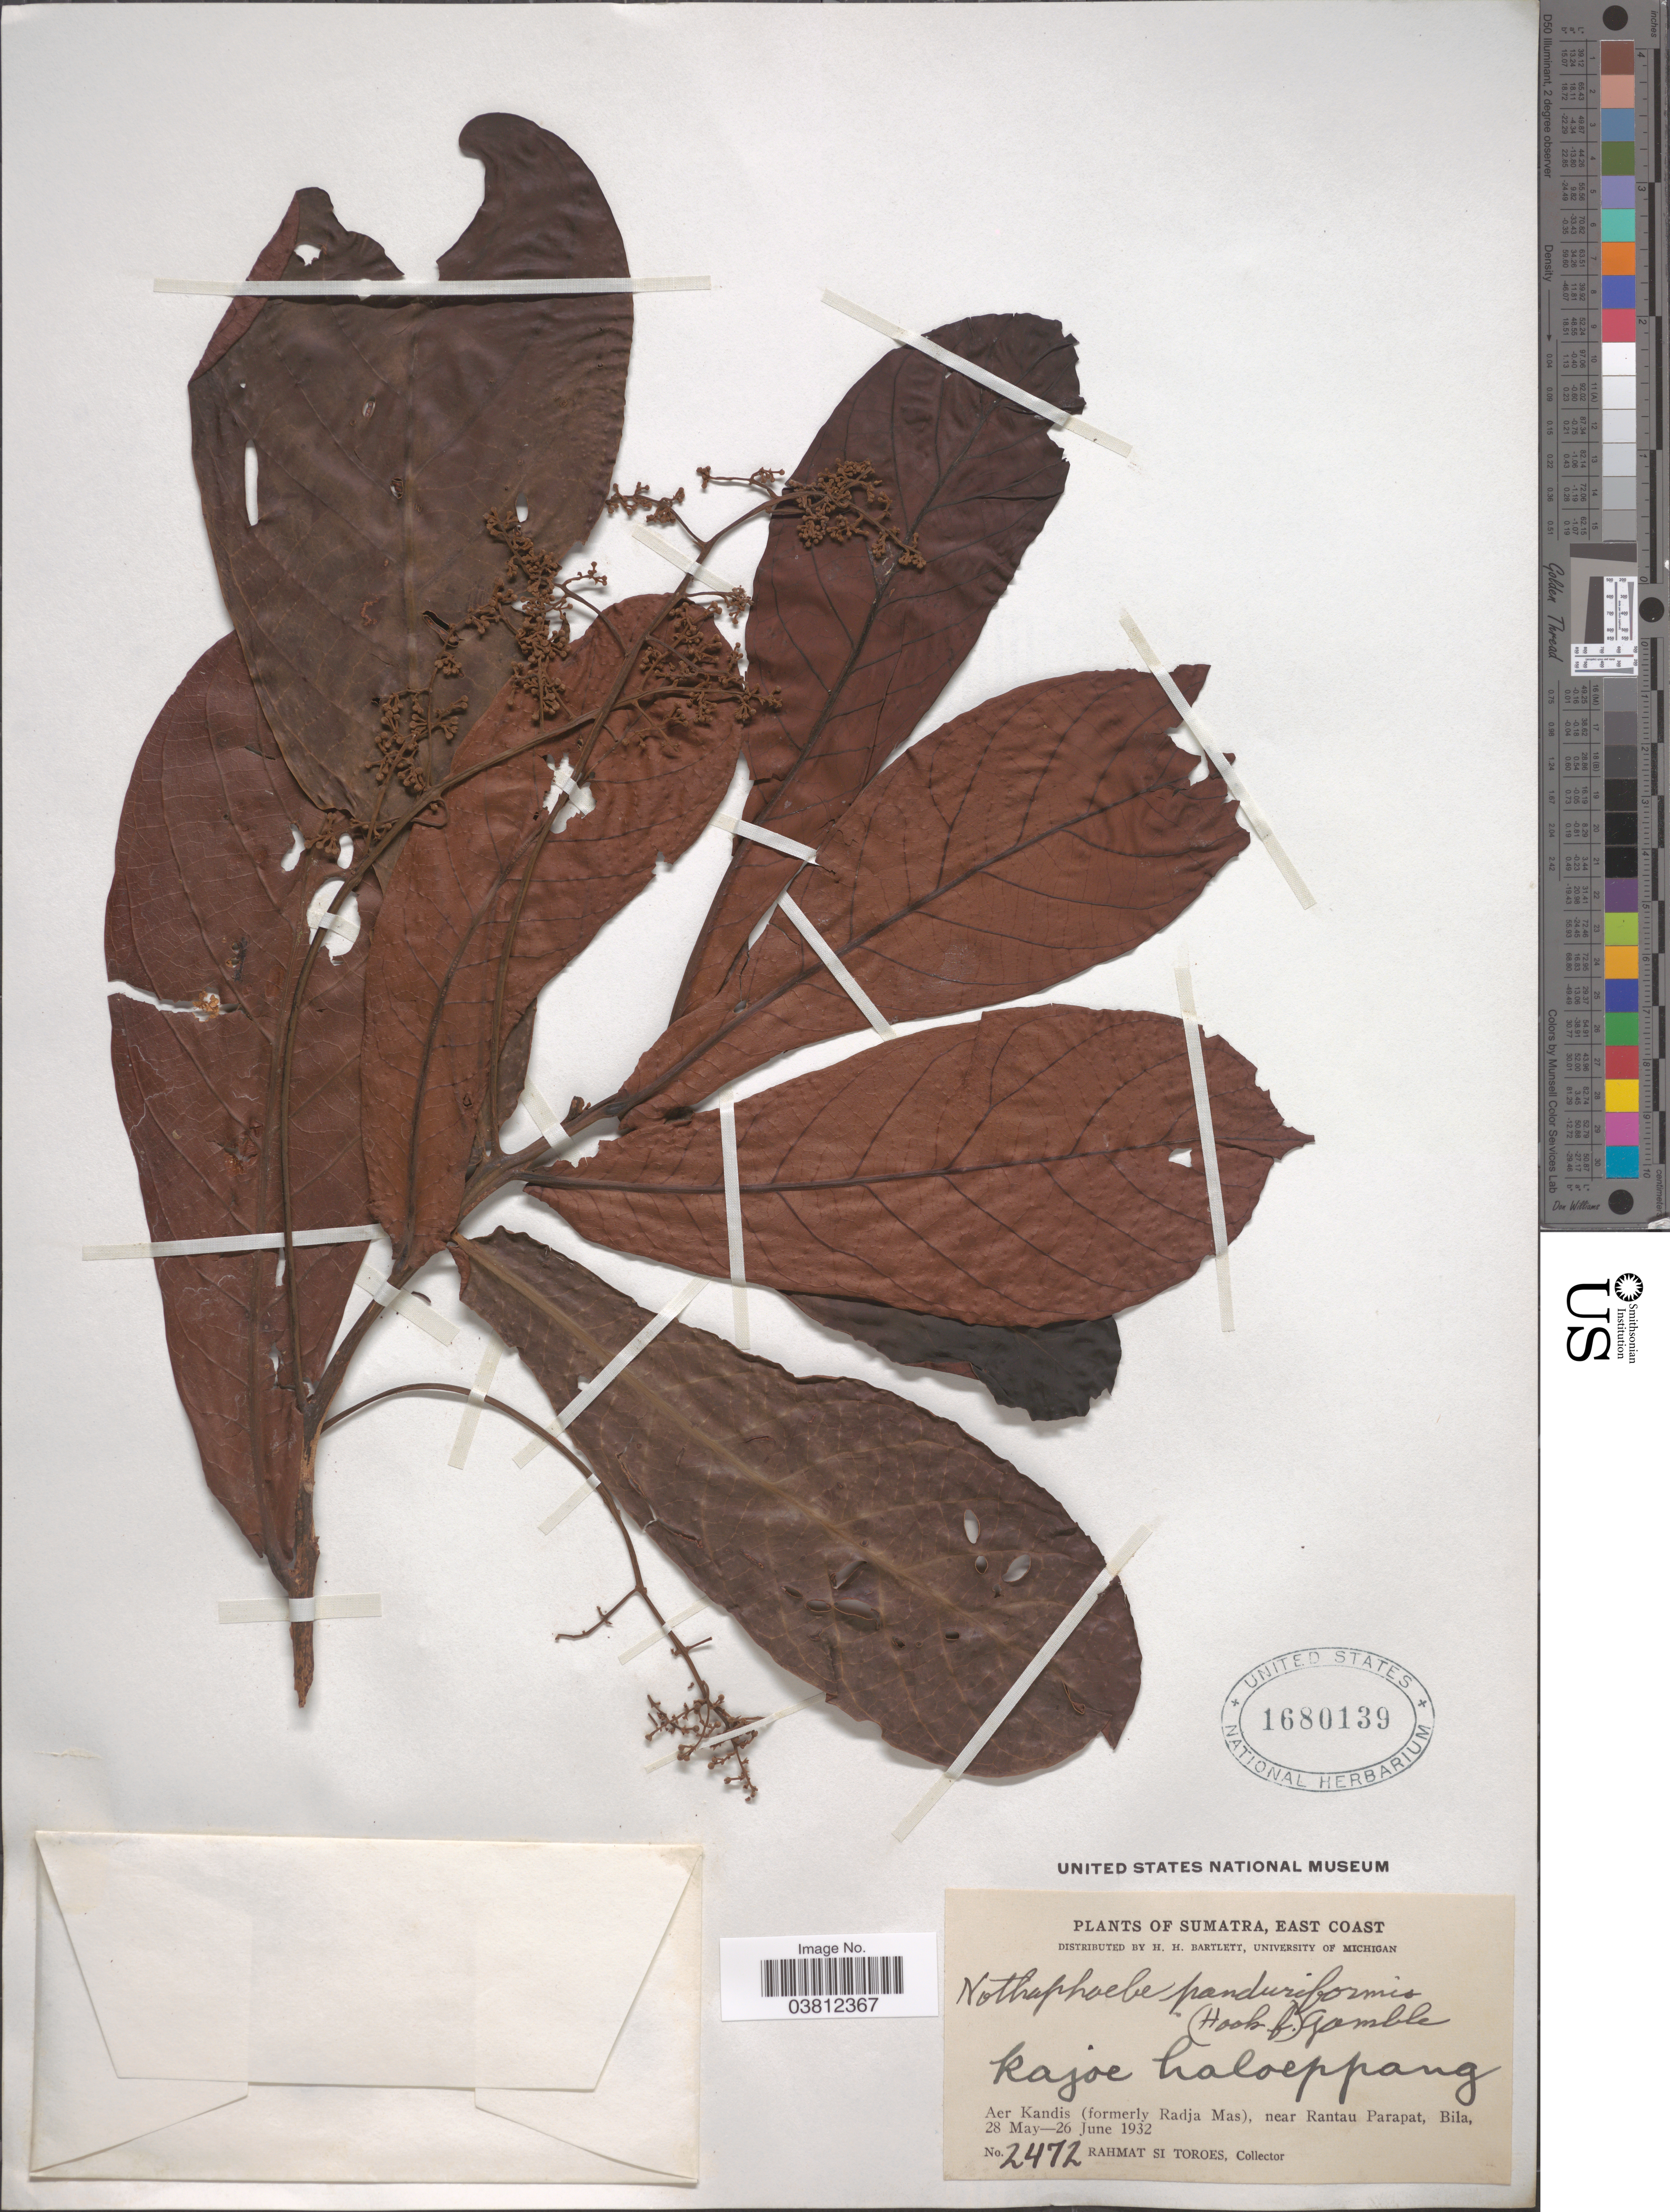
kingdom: Plantae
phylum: Tracheophyta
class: Magnoliopsida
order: Laurales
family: Lauraceae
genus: Nothaphoebe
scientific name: Nothaphoebe panduriformis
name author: Gamble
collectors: Rahmat Si Boeea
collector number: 2472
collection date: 1932-05-28/1932-06-26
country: Indonesia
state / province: Sumatra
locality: East Coast. Aer Kandis (formerly Radja Mas), near Rantau Parapat, Bila.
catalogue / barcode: US 1680139